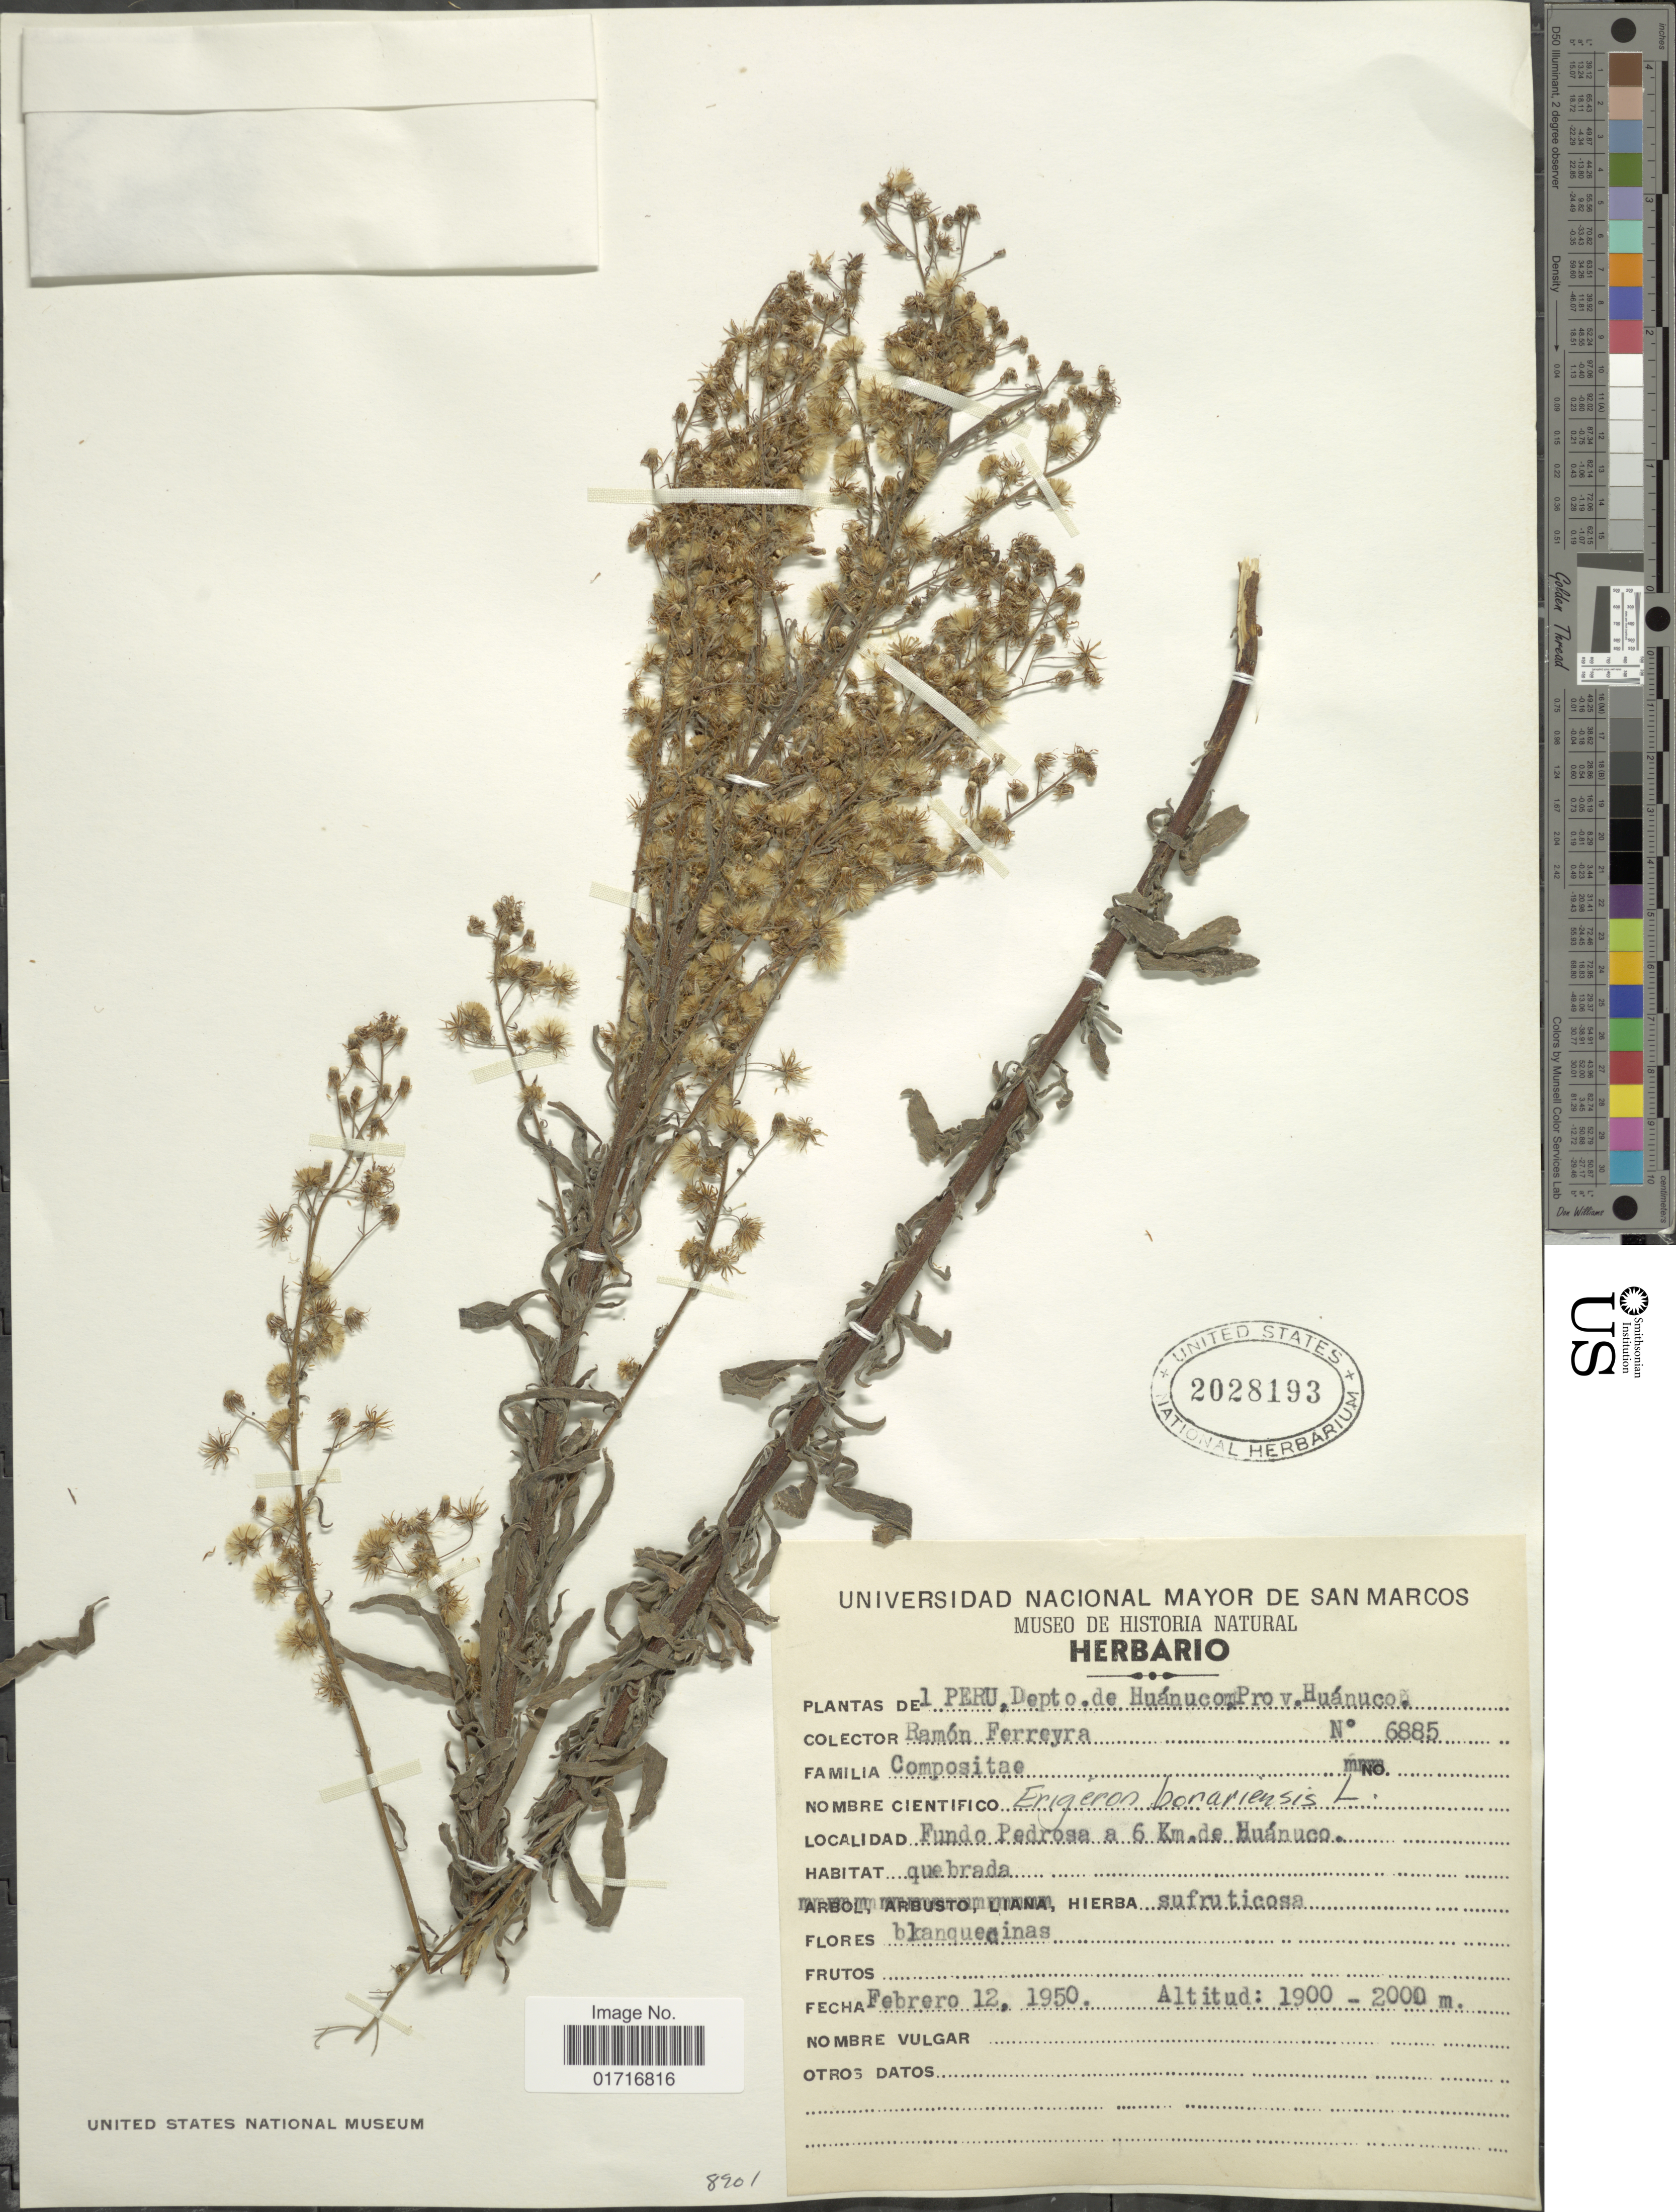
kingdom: Plantae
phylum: Tracheophyta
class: Magnoliopsida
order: Asterales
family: Asteraceae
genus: Conyza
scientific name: Conyza bonariensis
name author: (L.) Cronq.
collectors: R. A. Ferreyra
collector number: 6885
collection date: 1950-02-12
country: Peru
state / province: Huánuco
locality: Peru, Depto. de Huanuco, Prov. Huanuco. Fundo Pedrosa a 6 Km. de Huanuco.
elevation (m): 1900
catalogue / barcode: US 2028193